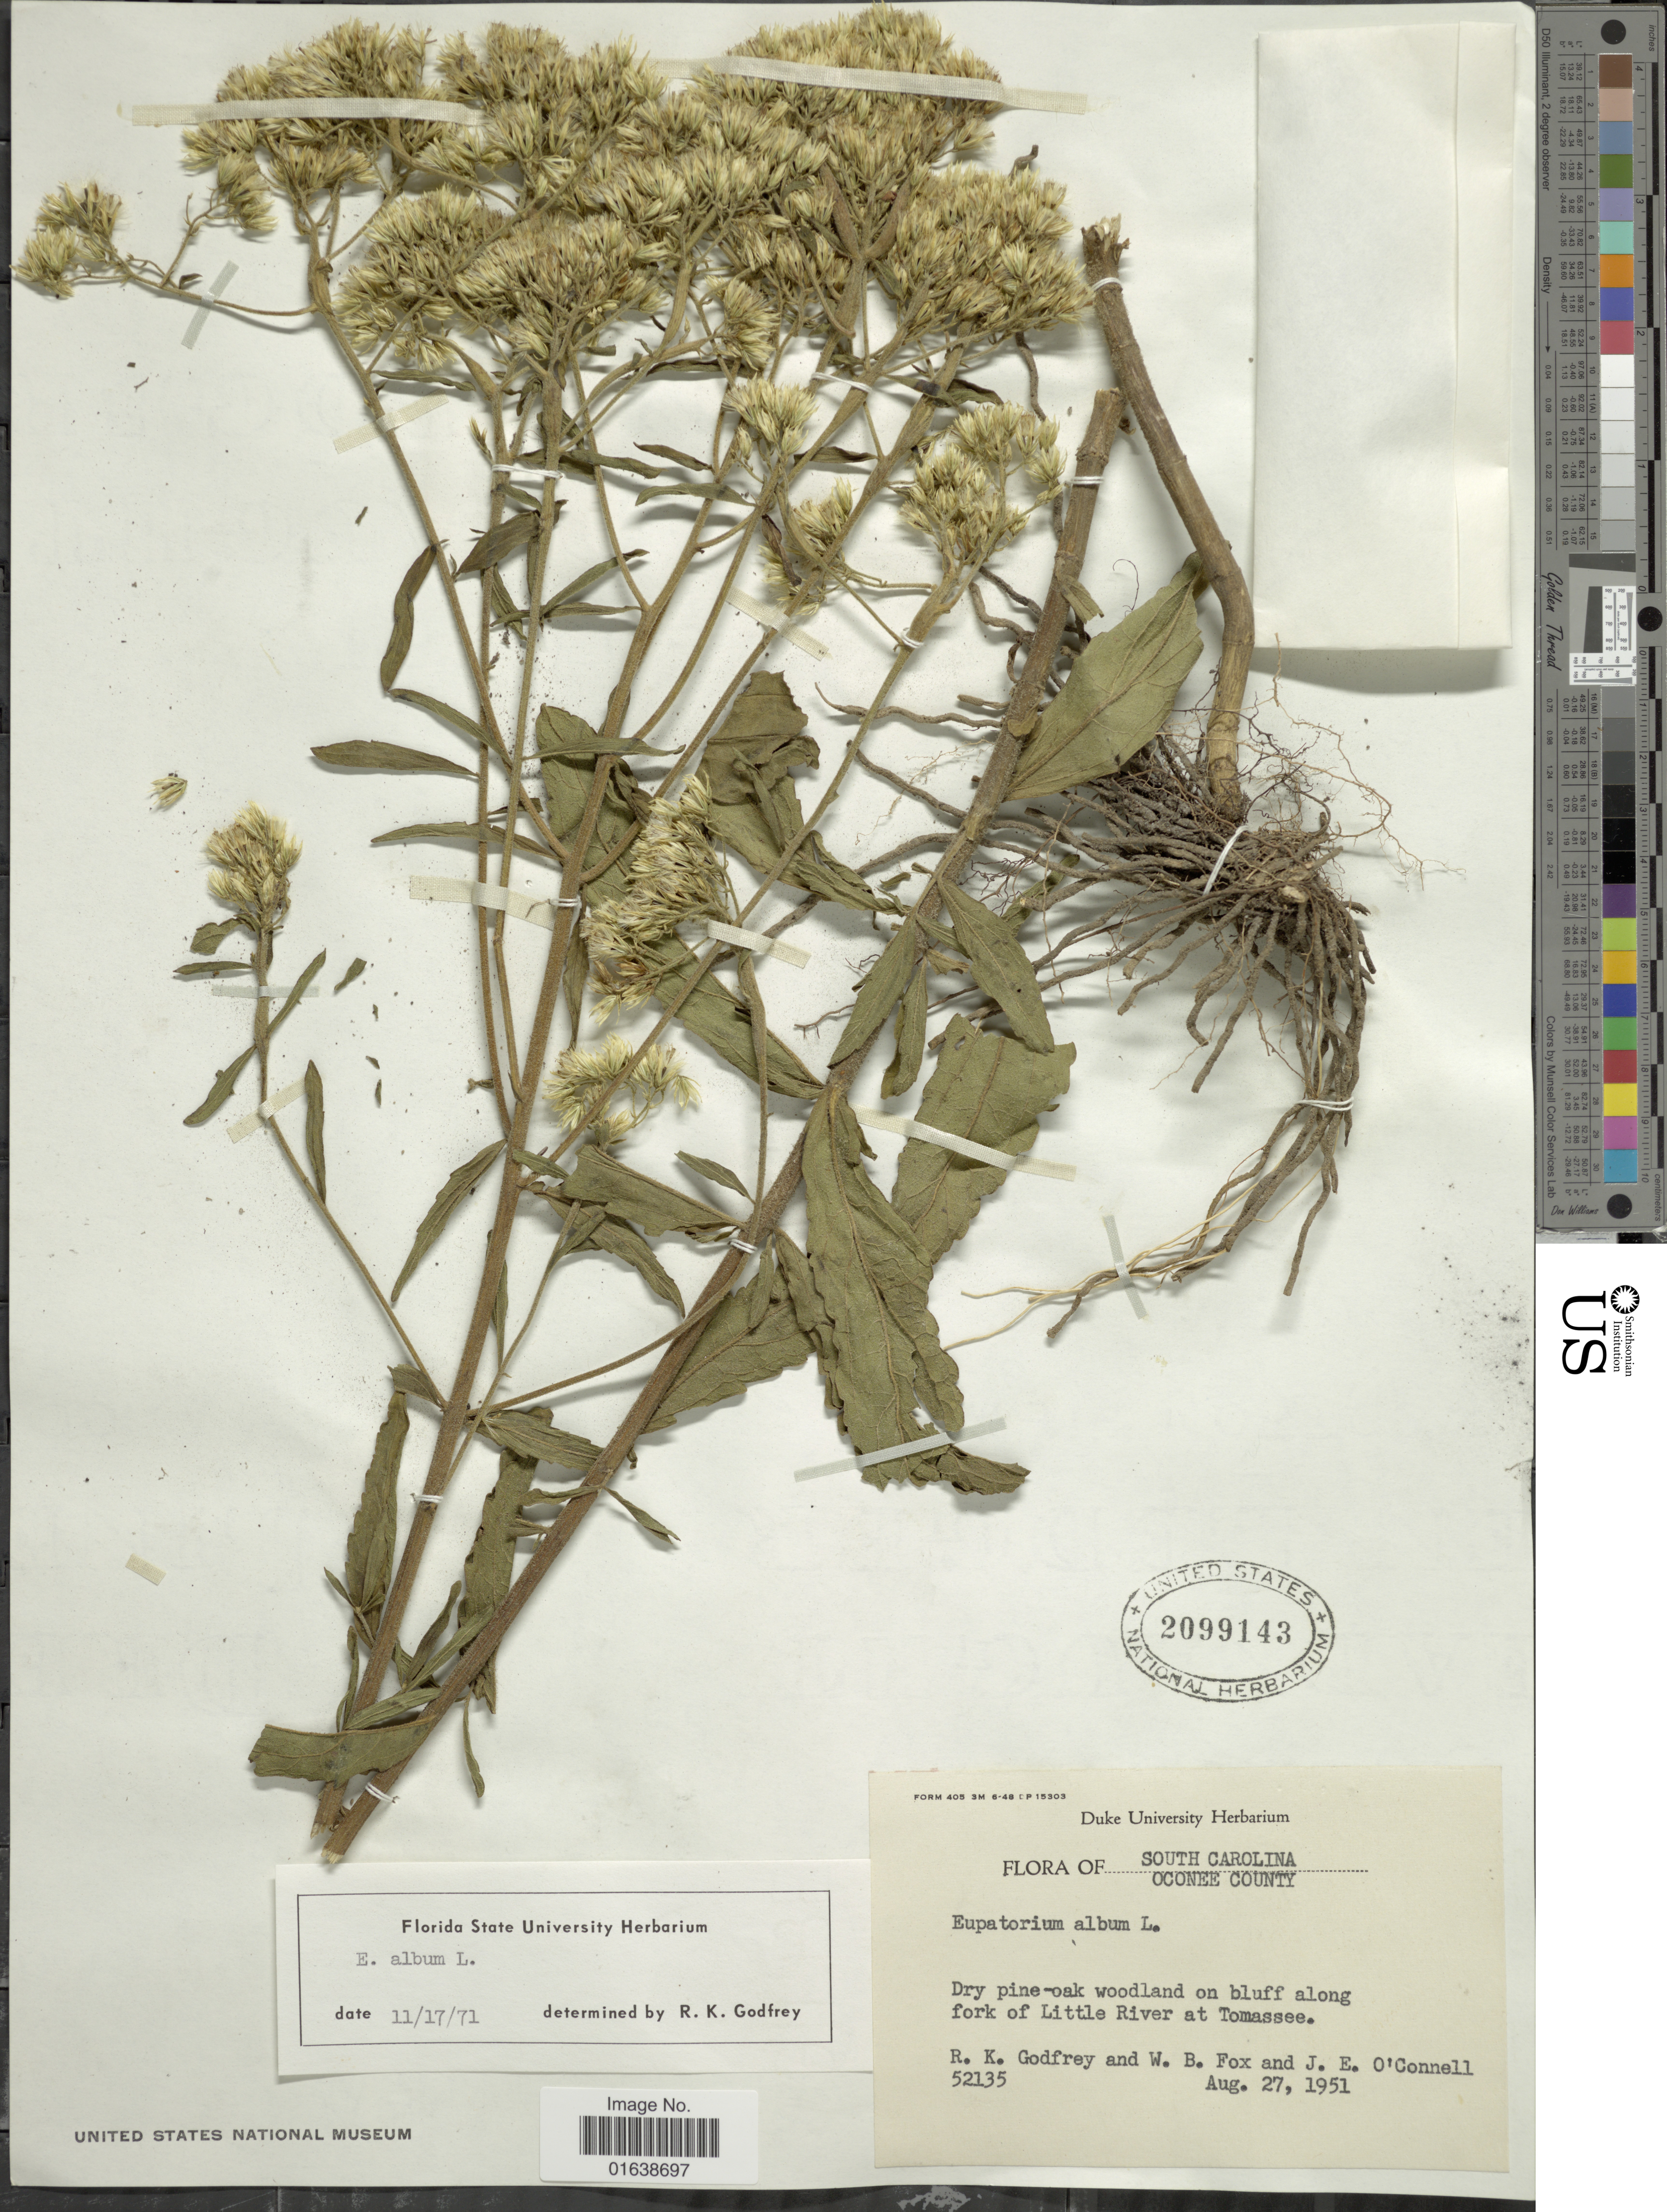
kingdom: Plantae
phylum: Tracheophyta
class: Magnoliopsida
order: Asterales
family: Asteraceae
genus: Eupatorium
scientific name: Eupatorium album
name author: L.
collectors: R. K. Godfrey, W. B. Fox & J. O'Connell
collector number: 52135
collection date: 1951-08-27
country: United States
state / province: South Carolina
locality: Oconee County. Dry pine-oak woodland on bluff along fork of Little River at Tomassee.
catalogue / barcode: US 2099143